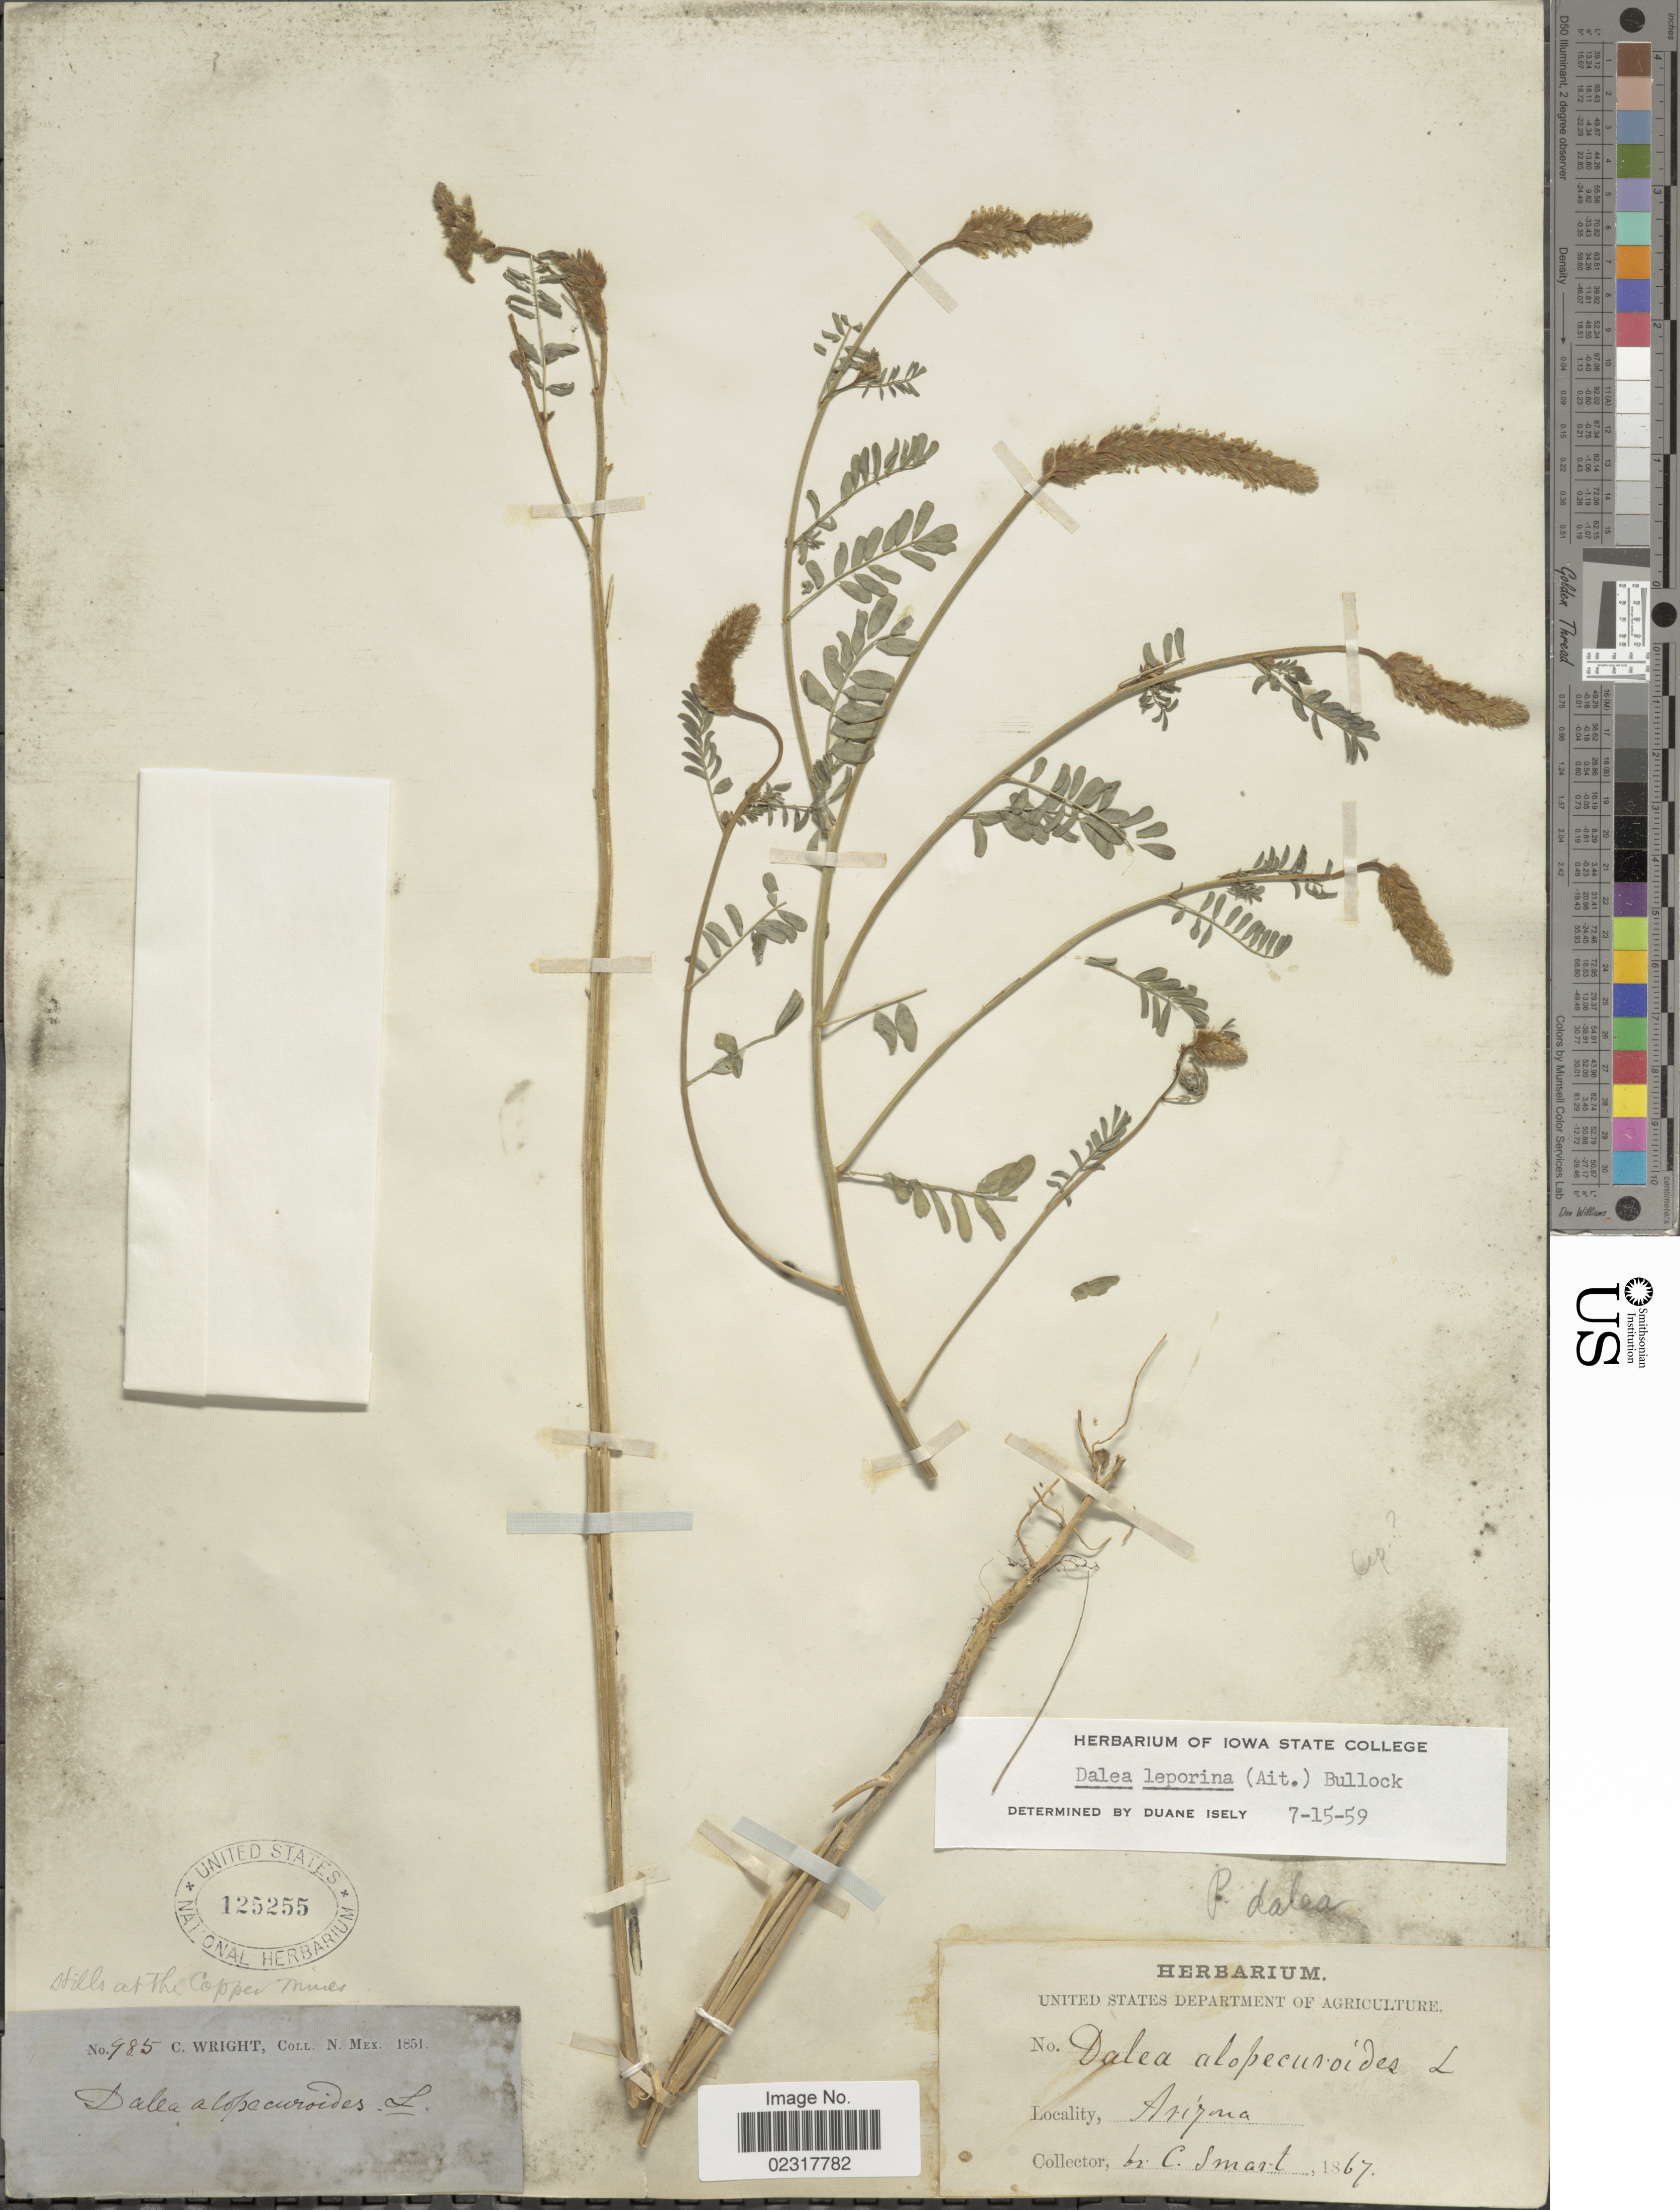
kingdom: Plantae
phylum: Tracheophyta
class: Magnoliopsida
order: Fabales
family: Fabaceae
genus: Dalea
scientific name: Dalea leporina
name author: (Aiton) Bullock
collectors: C. Wright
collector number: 985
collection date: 1851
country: United States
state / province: New Mexico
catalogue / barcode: US 125255-2